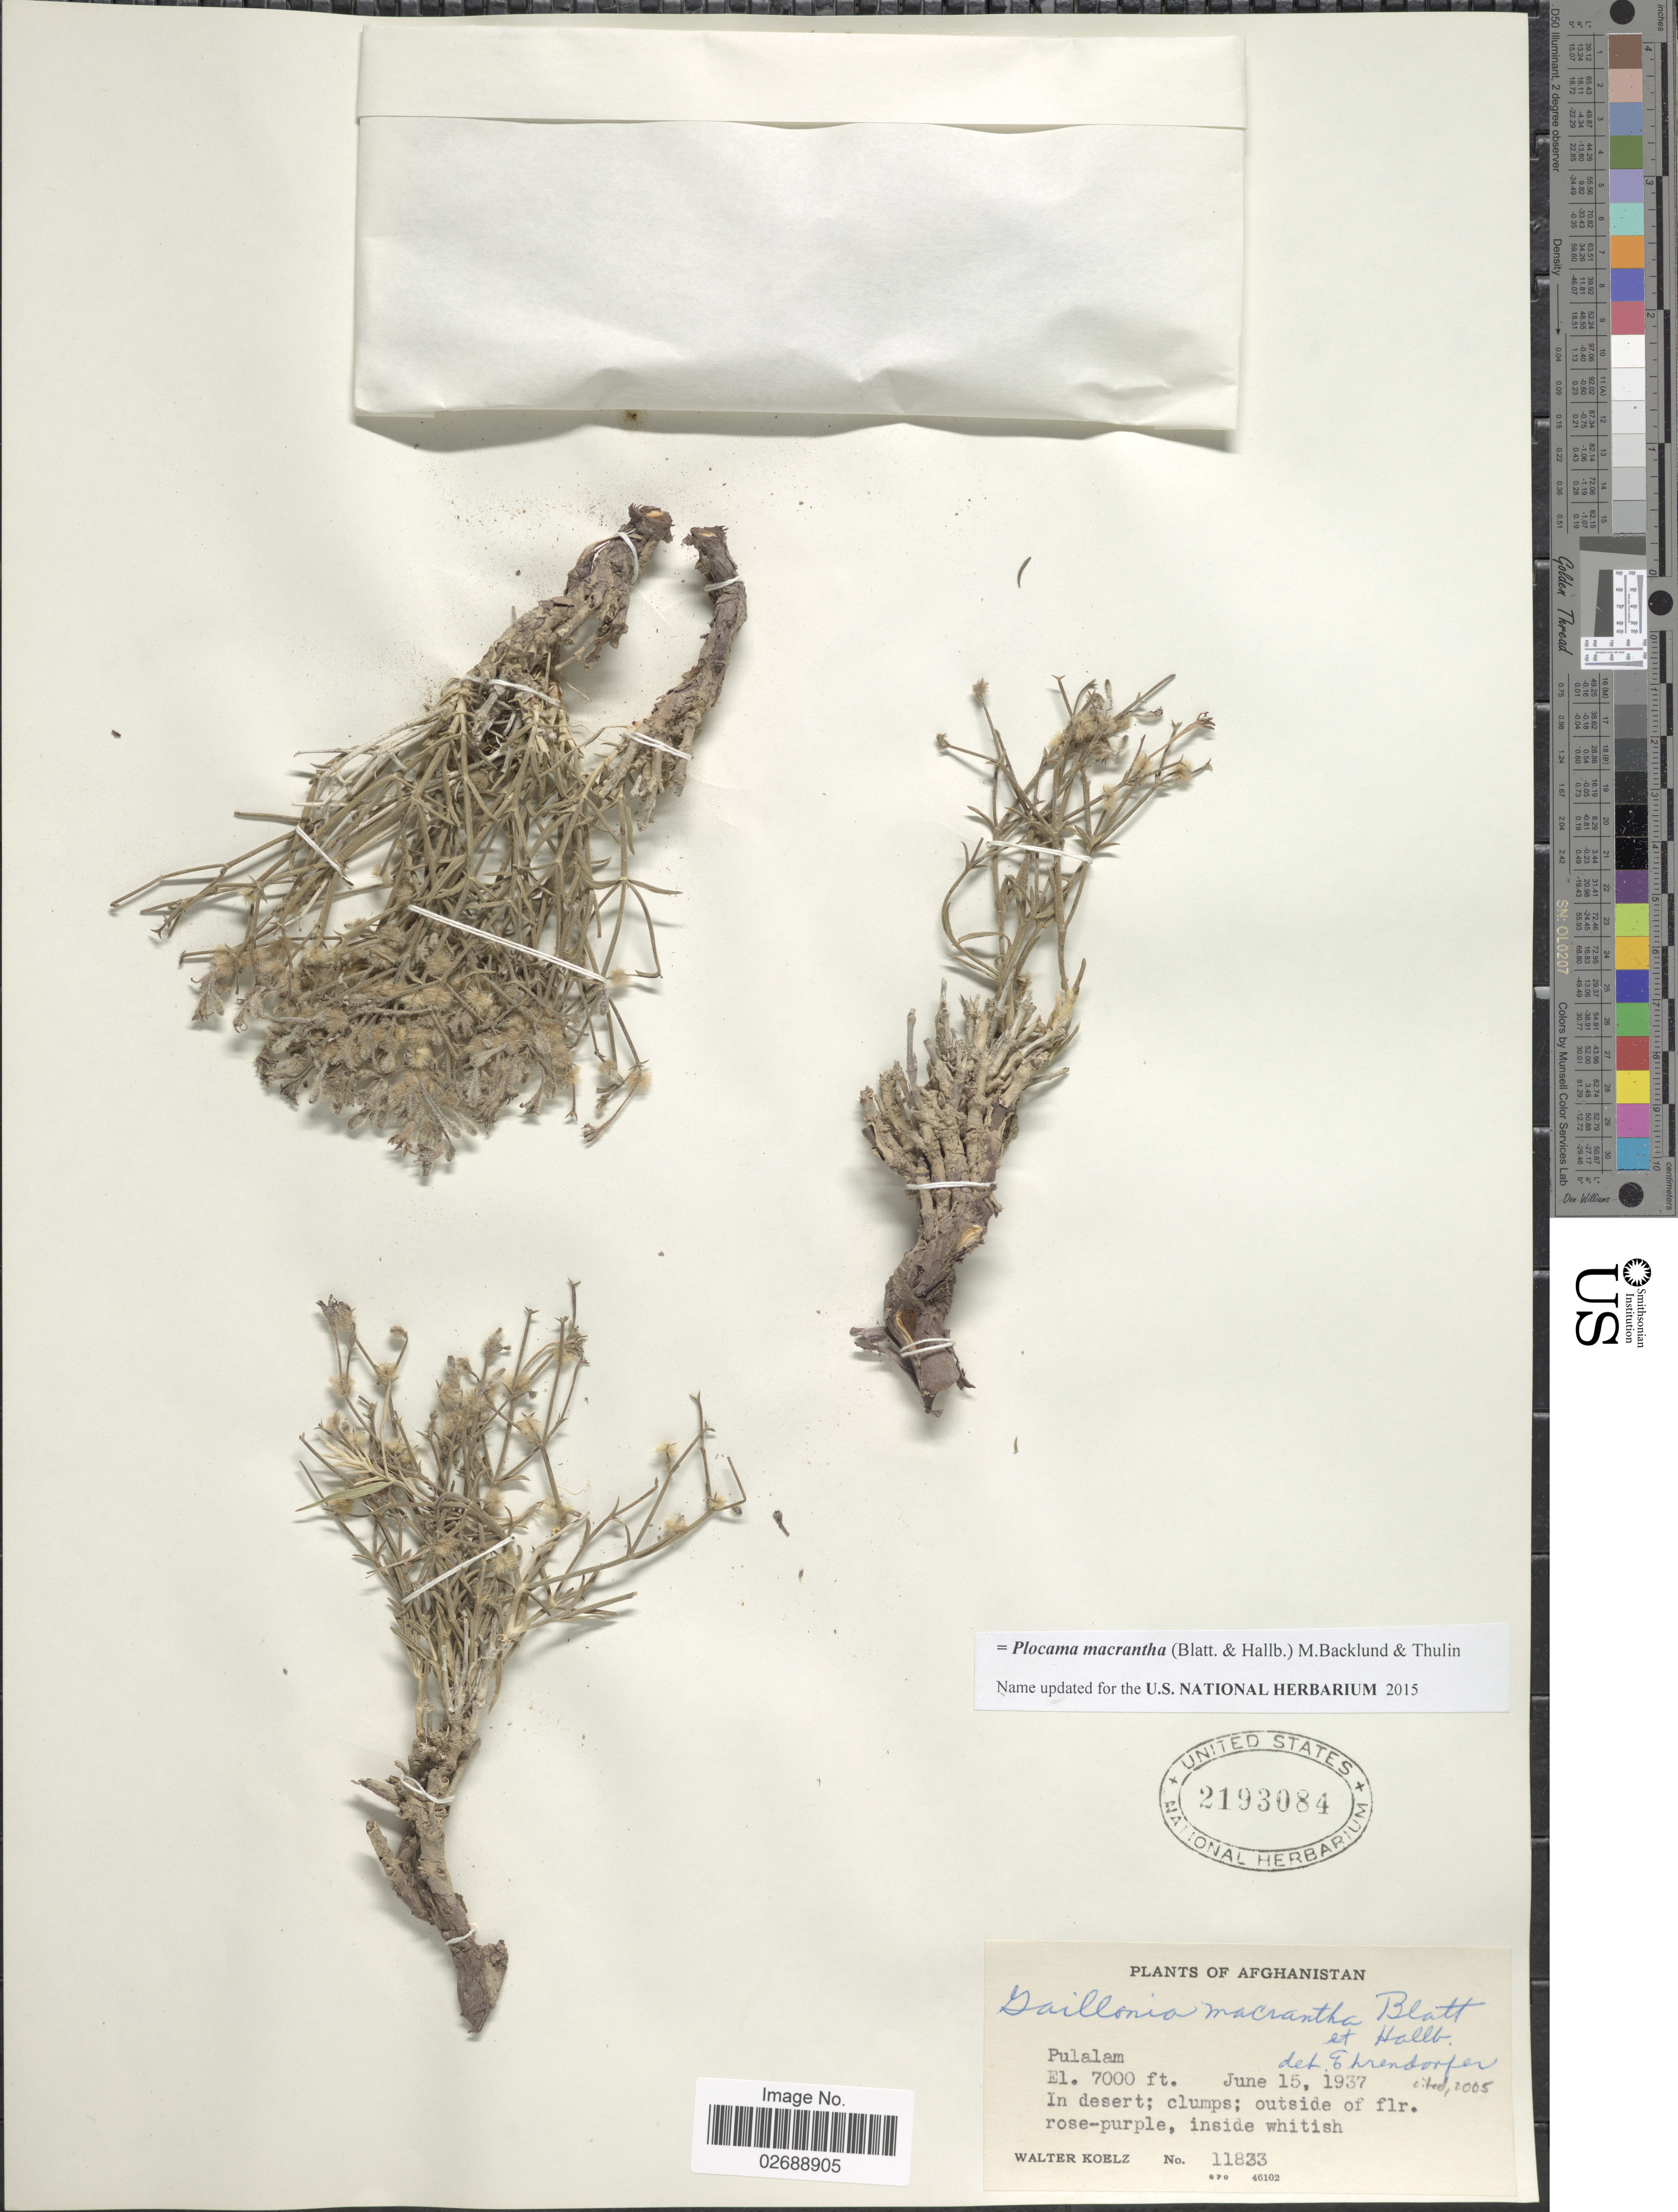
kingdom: Plantae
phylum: Tracheophyta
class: Magnoliopsida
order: Gentianales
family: Rubiaceae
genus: Plocama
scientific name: Plocama macrantha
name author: (Blatt. & Hallb.) M.Backlund & Thulin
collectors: W. N. Koelz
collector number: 11833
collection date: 1937-06-15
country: Afghanistan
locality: Pulalam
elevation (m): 2134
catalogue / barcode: US 219084